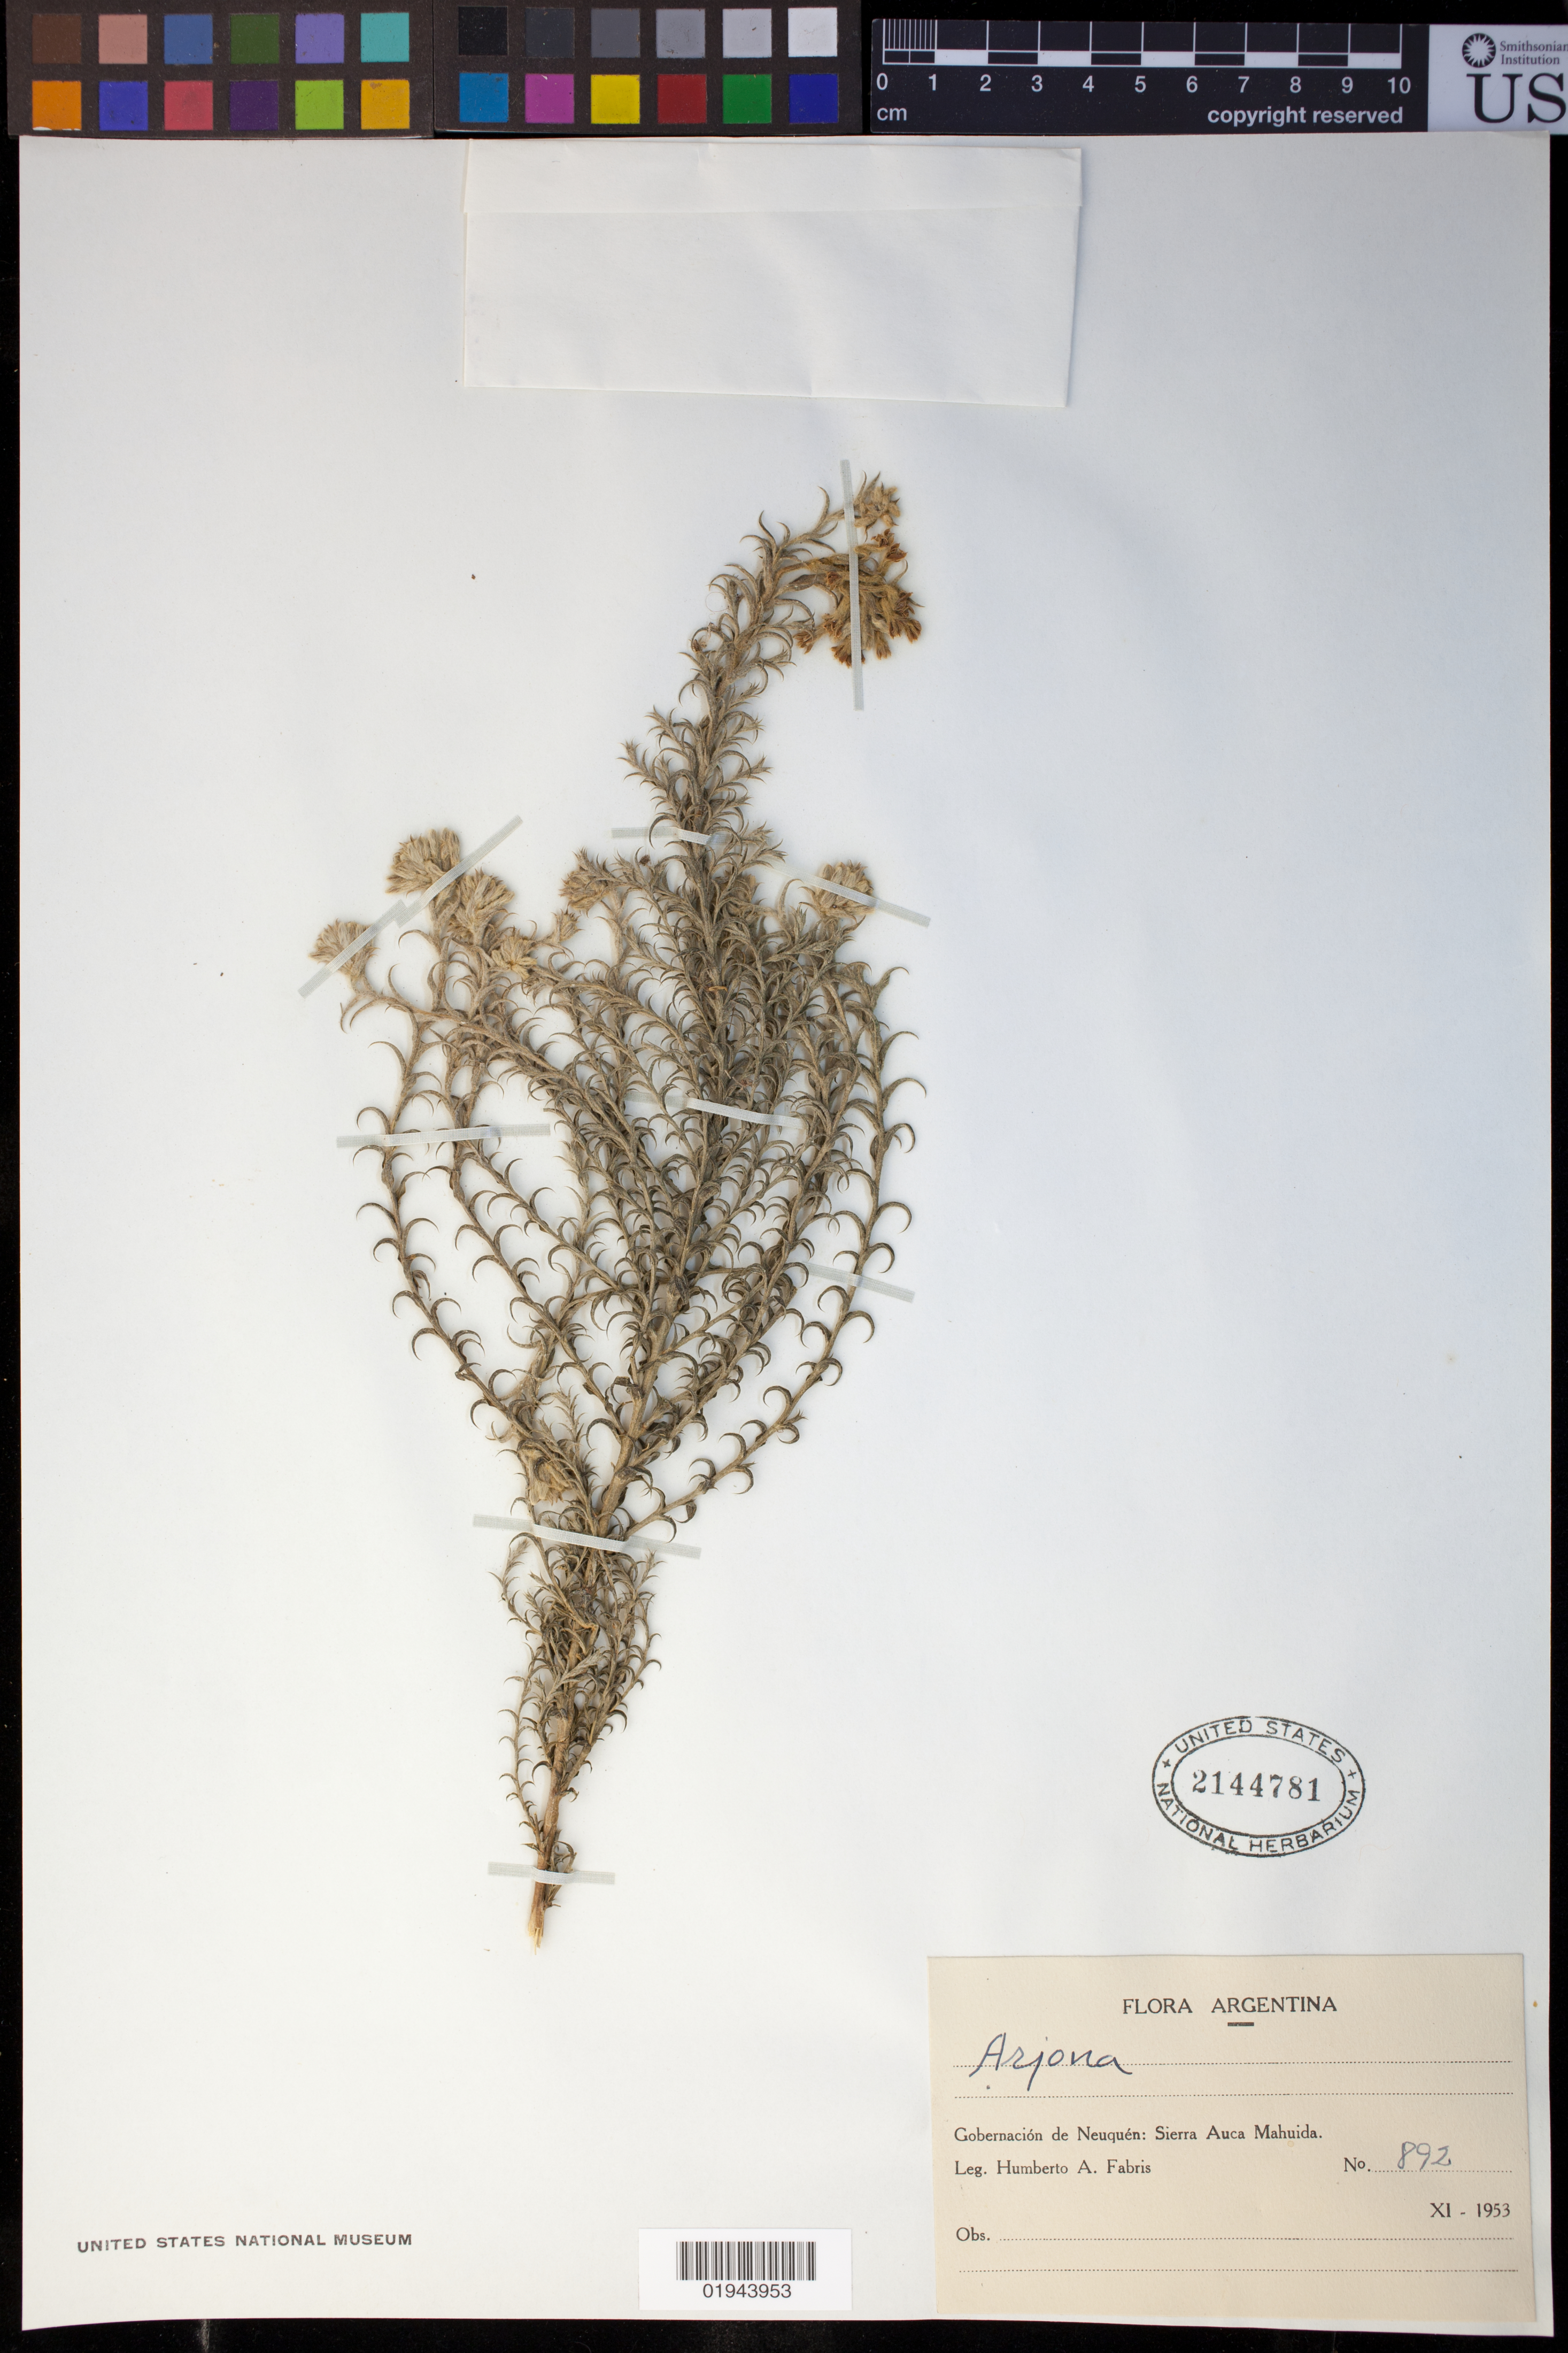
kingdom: Plantae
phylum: Tracheophyta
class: Magnoliopsida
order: Santalales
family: Schoepfiaceae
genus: Arjona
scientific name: Arjona sp.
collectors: H. A. Fabris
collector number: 892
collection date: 1953-11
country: Argentina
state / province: Neuquen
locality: Sierra Auca Mahuida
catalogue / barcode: US 2144781